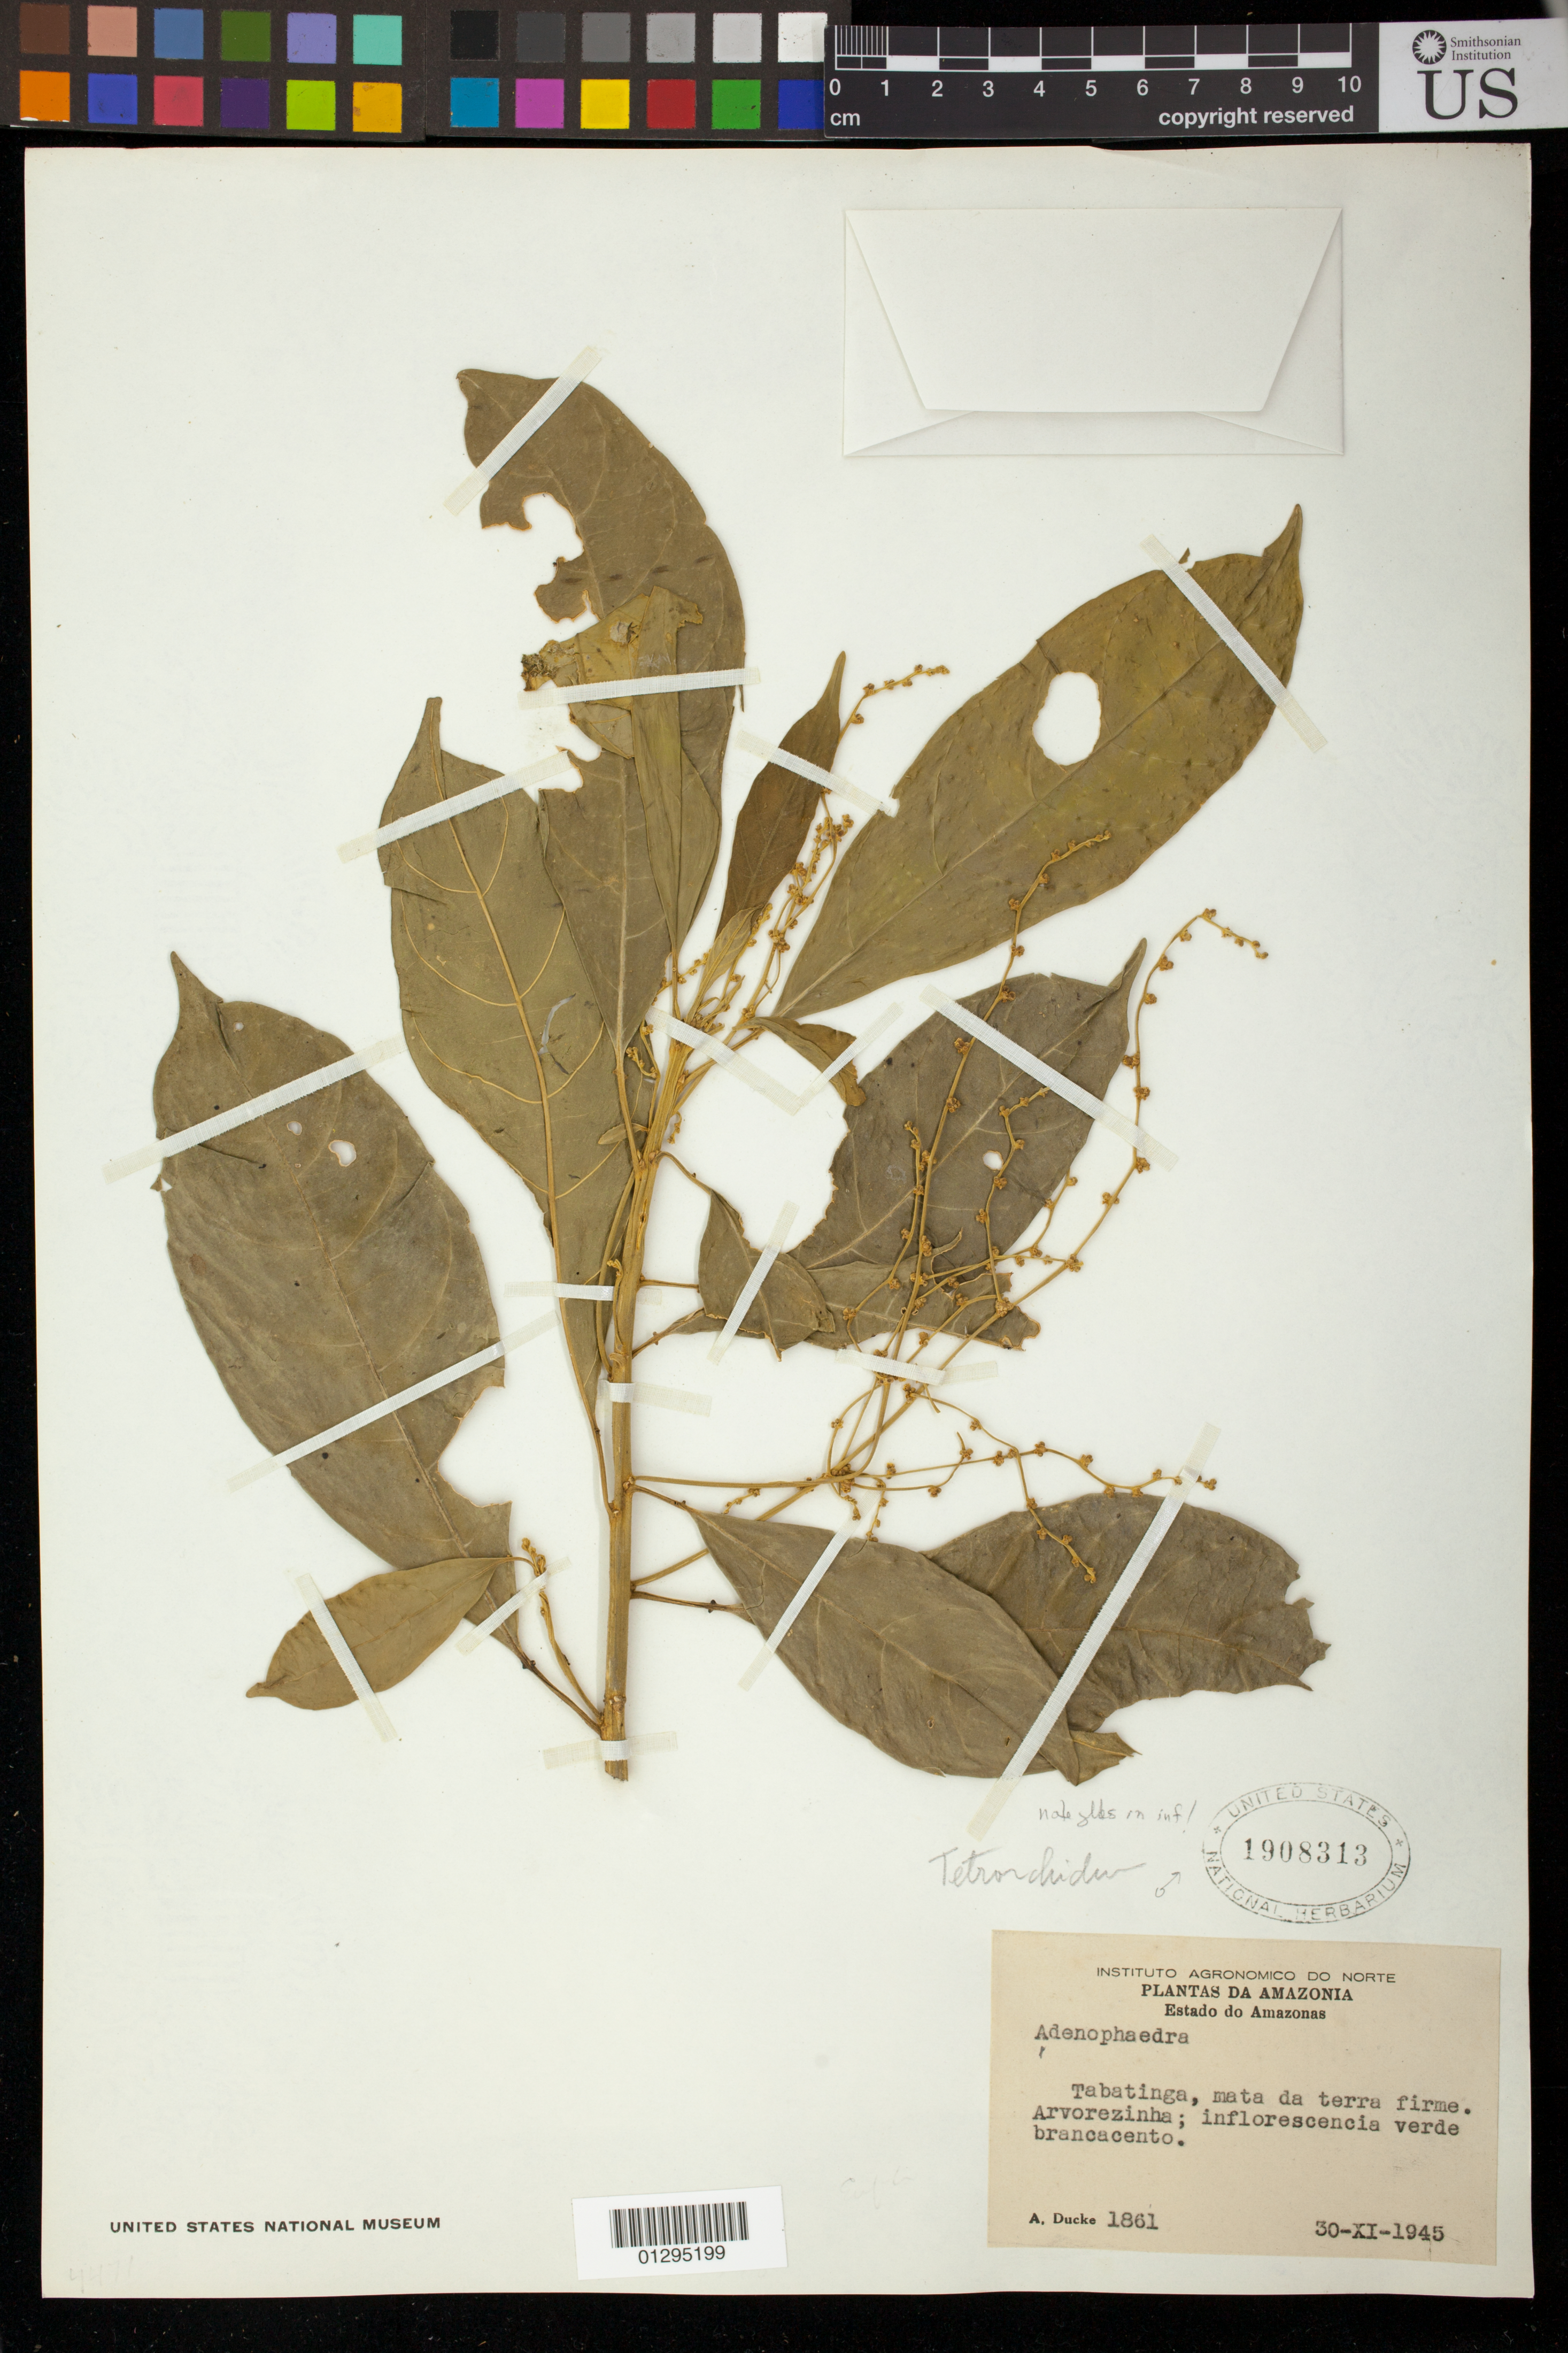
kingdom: Plantae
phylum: Tracheophyta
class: Magnoliopsida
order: Malpighiales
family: Euphorbiaceae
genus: Tetrorchidium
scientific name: Tetrorchidium sp.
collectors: A. Ducke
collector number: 1861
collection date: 1945-11-30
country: Brazil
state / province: Amazonas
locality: Tabatinga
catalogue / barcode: US 1908313